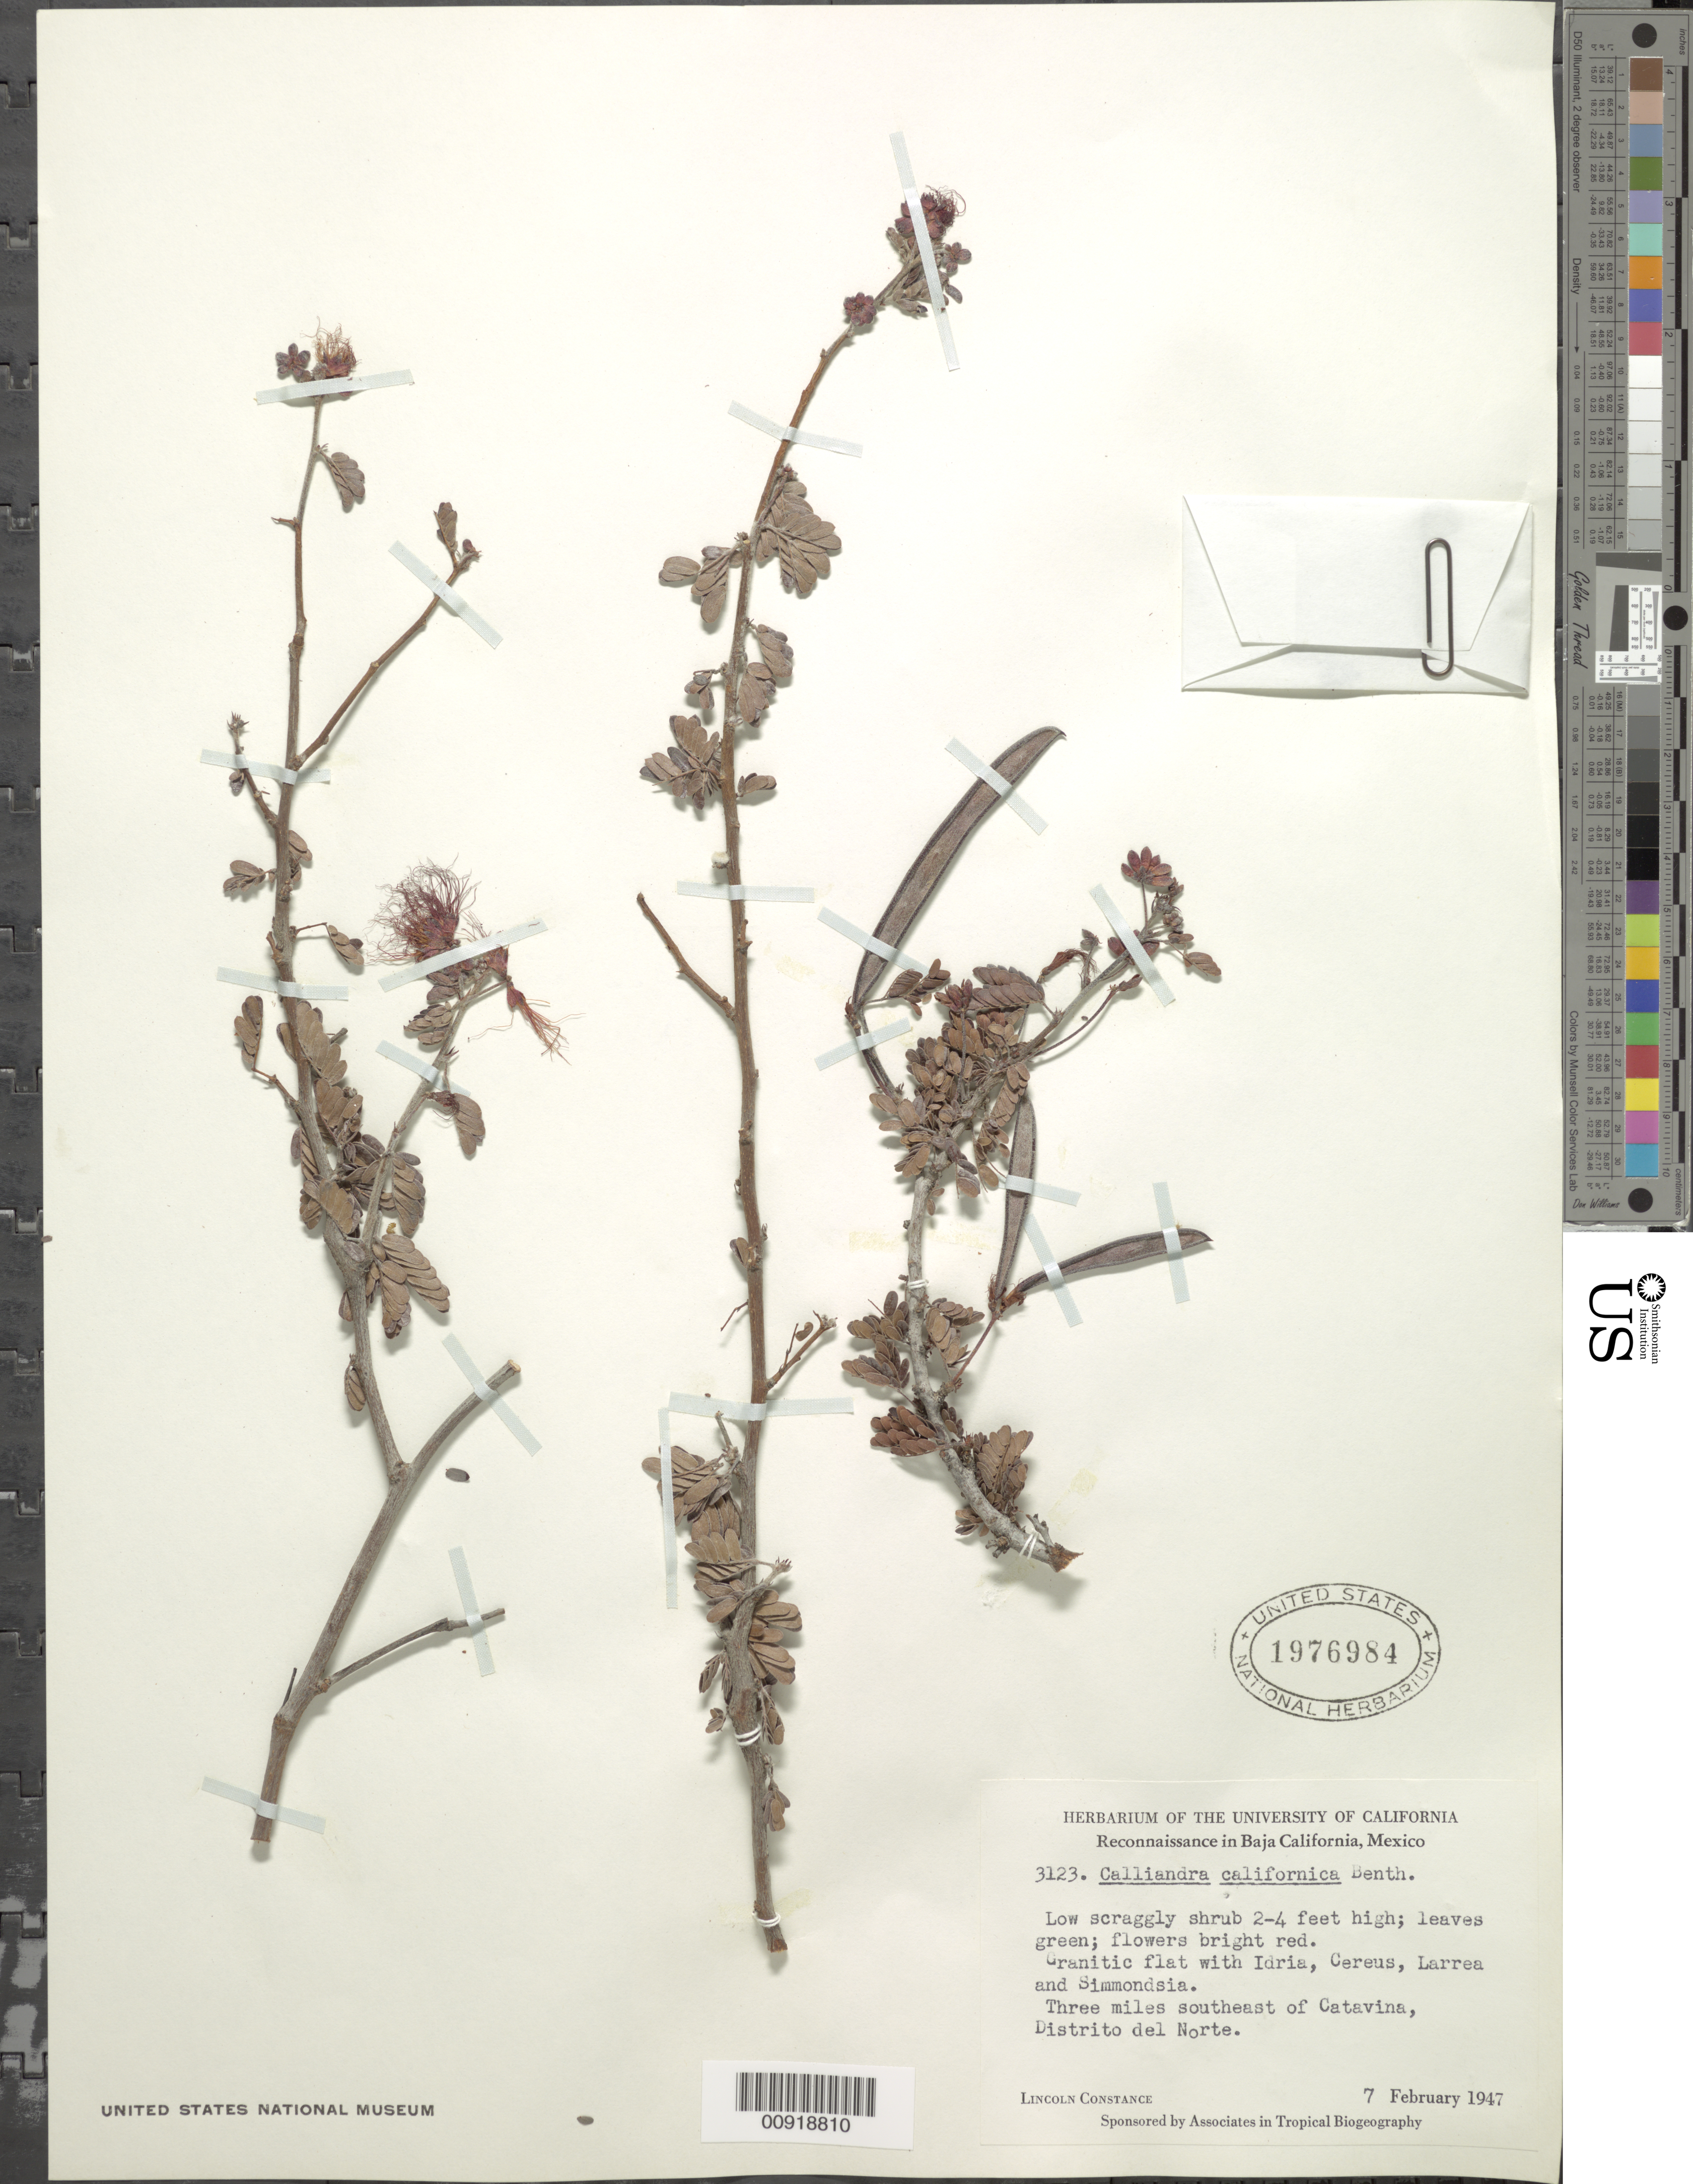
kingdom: Plantae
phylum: Tracheophyta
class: Magnoliopsida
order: Fabales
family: Fabaceae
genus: Calliandra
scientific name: Calliandra californica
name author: Benth.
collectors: L. Constance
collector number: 3123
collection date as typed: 07 Feb 1947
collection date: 1947-02-07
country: Mexico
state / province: Baja California Norte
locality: Three miles southeast of Catavina, Baja California Distrito del Norte.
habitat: Granitic flat with Idria, Cereus, Larrea and Simmondsia.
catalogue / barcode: US 1976984